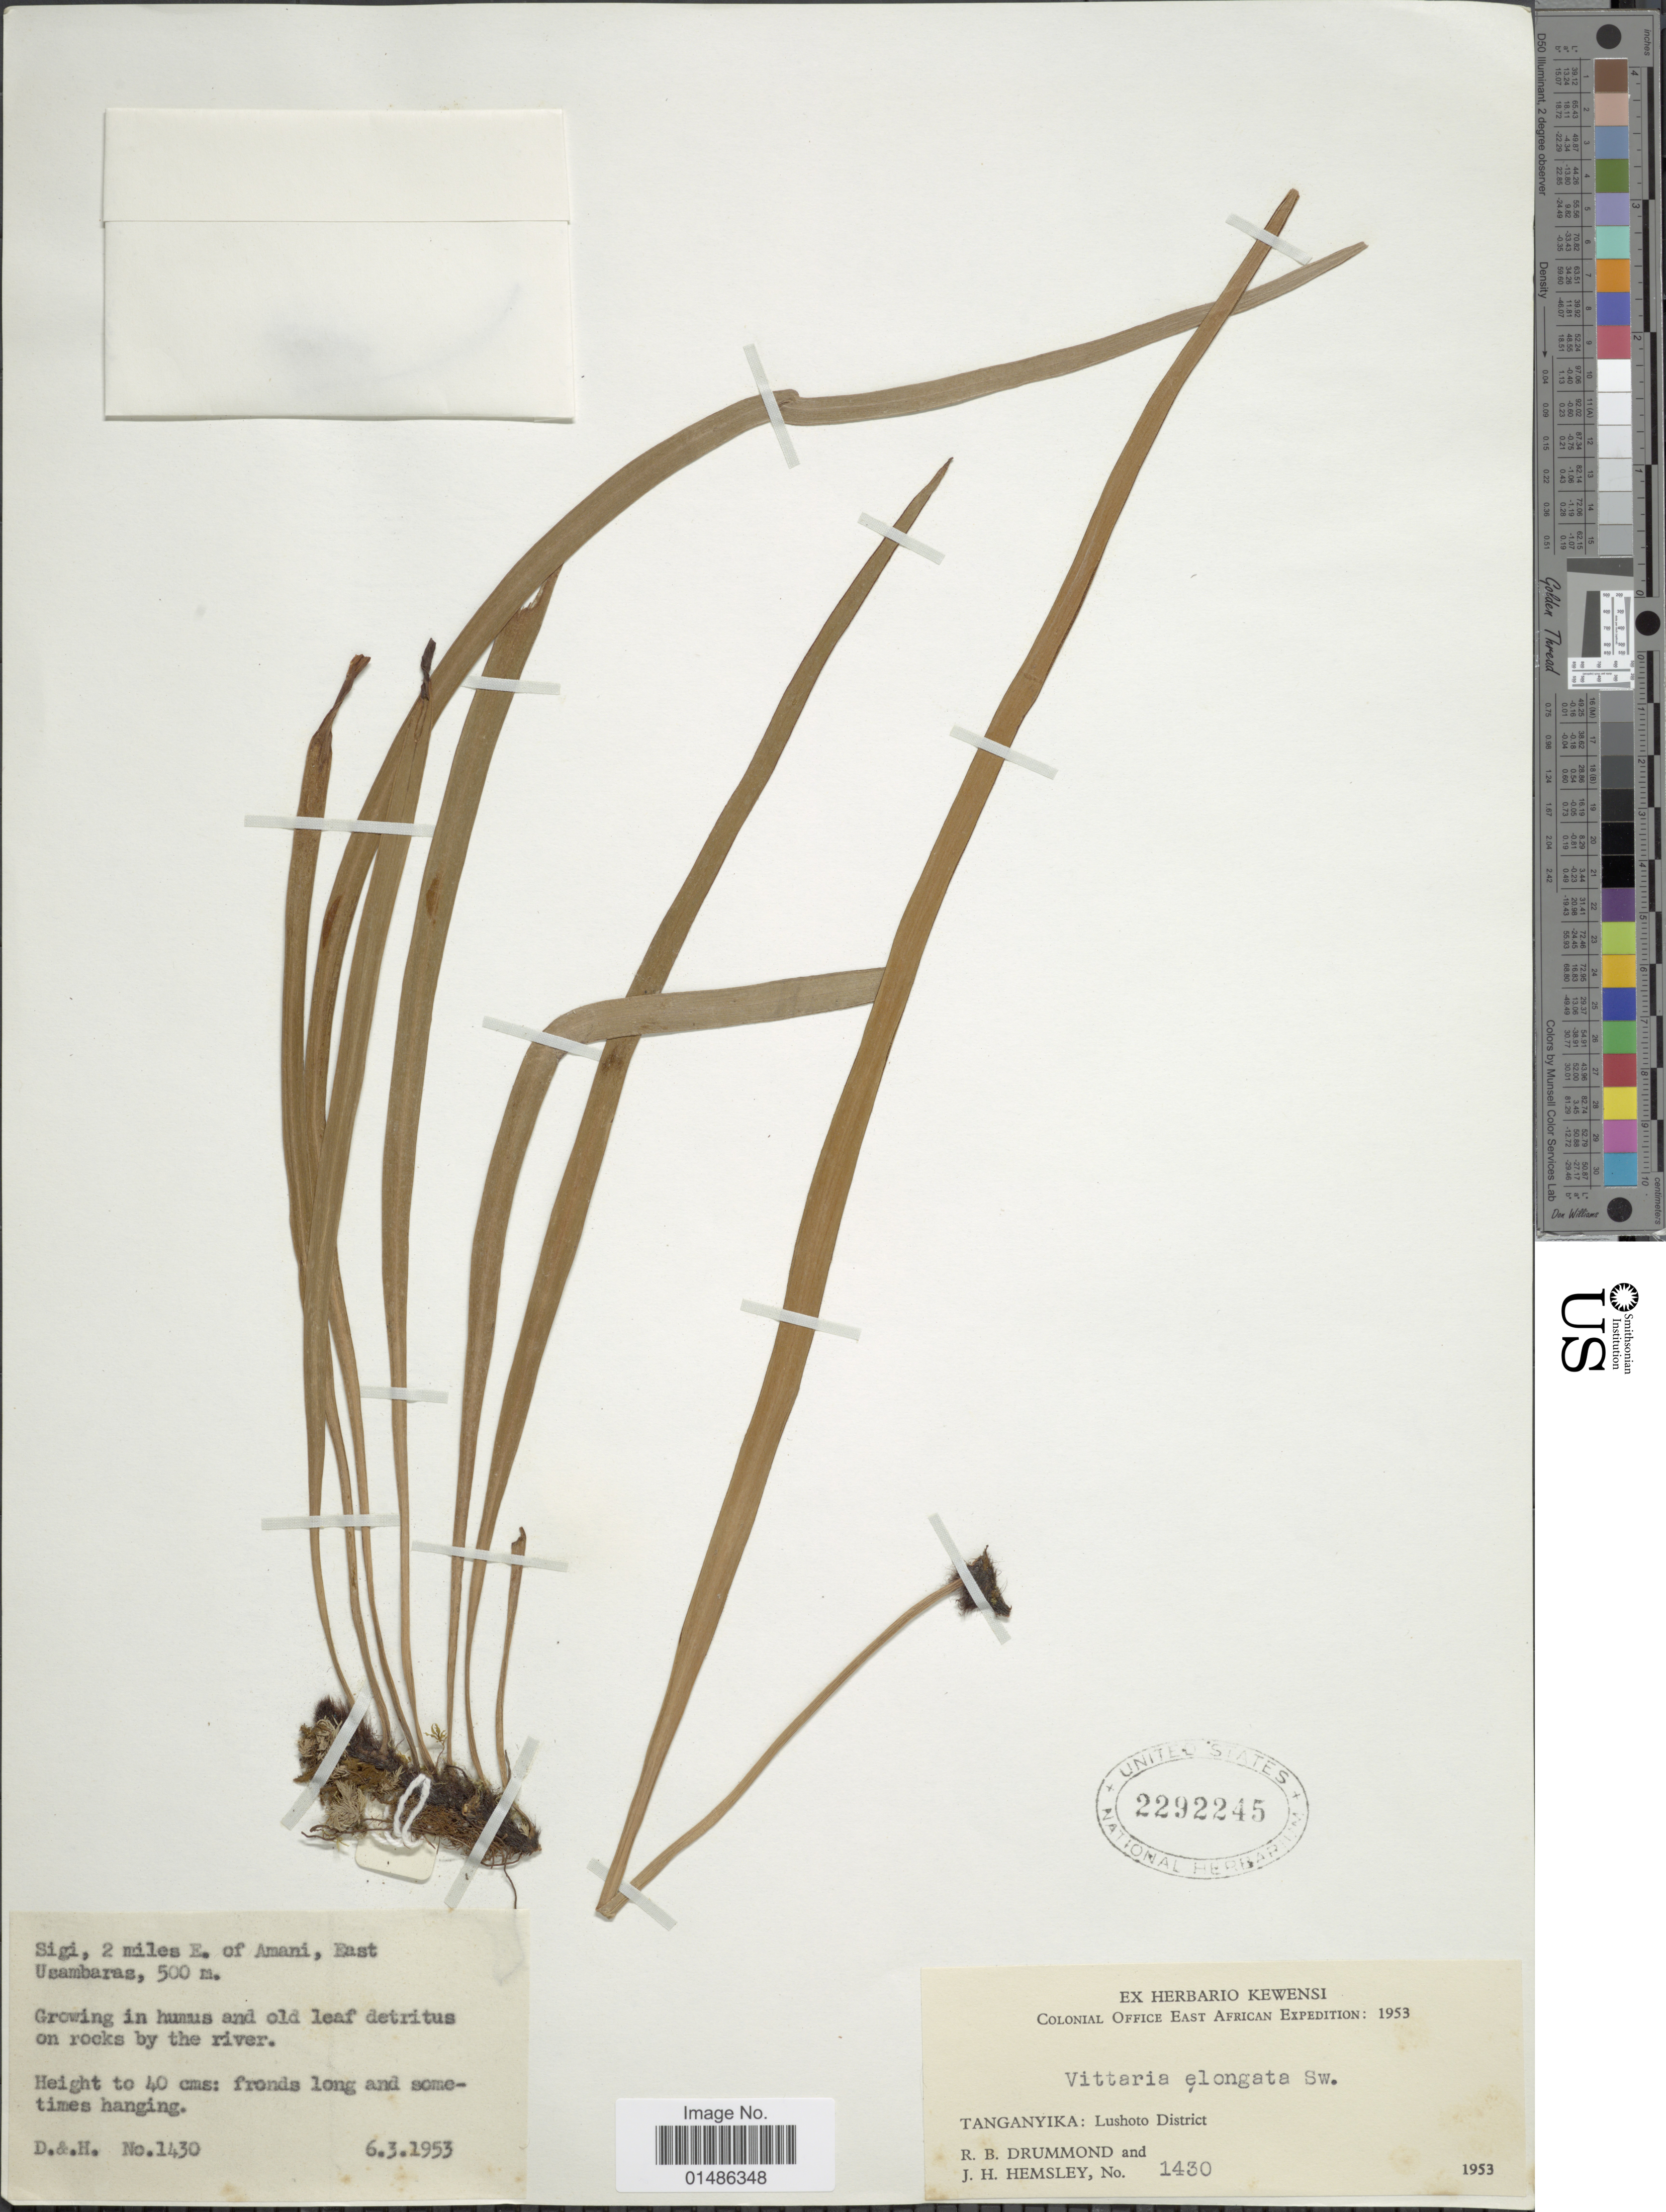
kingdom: Plantae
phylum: Tracheophyta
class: Polypodiopsida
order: Polypodiales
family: Pteridaceae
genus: Haplopteris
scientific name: Haplopteris elongata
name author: (Sw.) Crane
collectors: R. Drummond & J. H. Hemsley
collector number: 1430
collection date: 1953-03-06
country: Tanzania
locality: Sigi, 2 miles E. of Amani, East Usambaras. Tanganyika: Lushoto District.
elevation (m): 500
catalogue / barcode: US 2292245